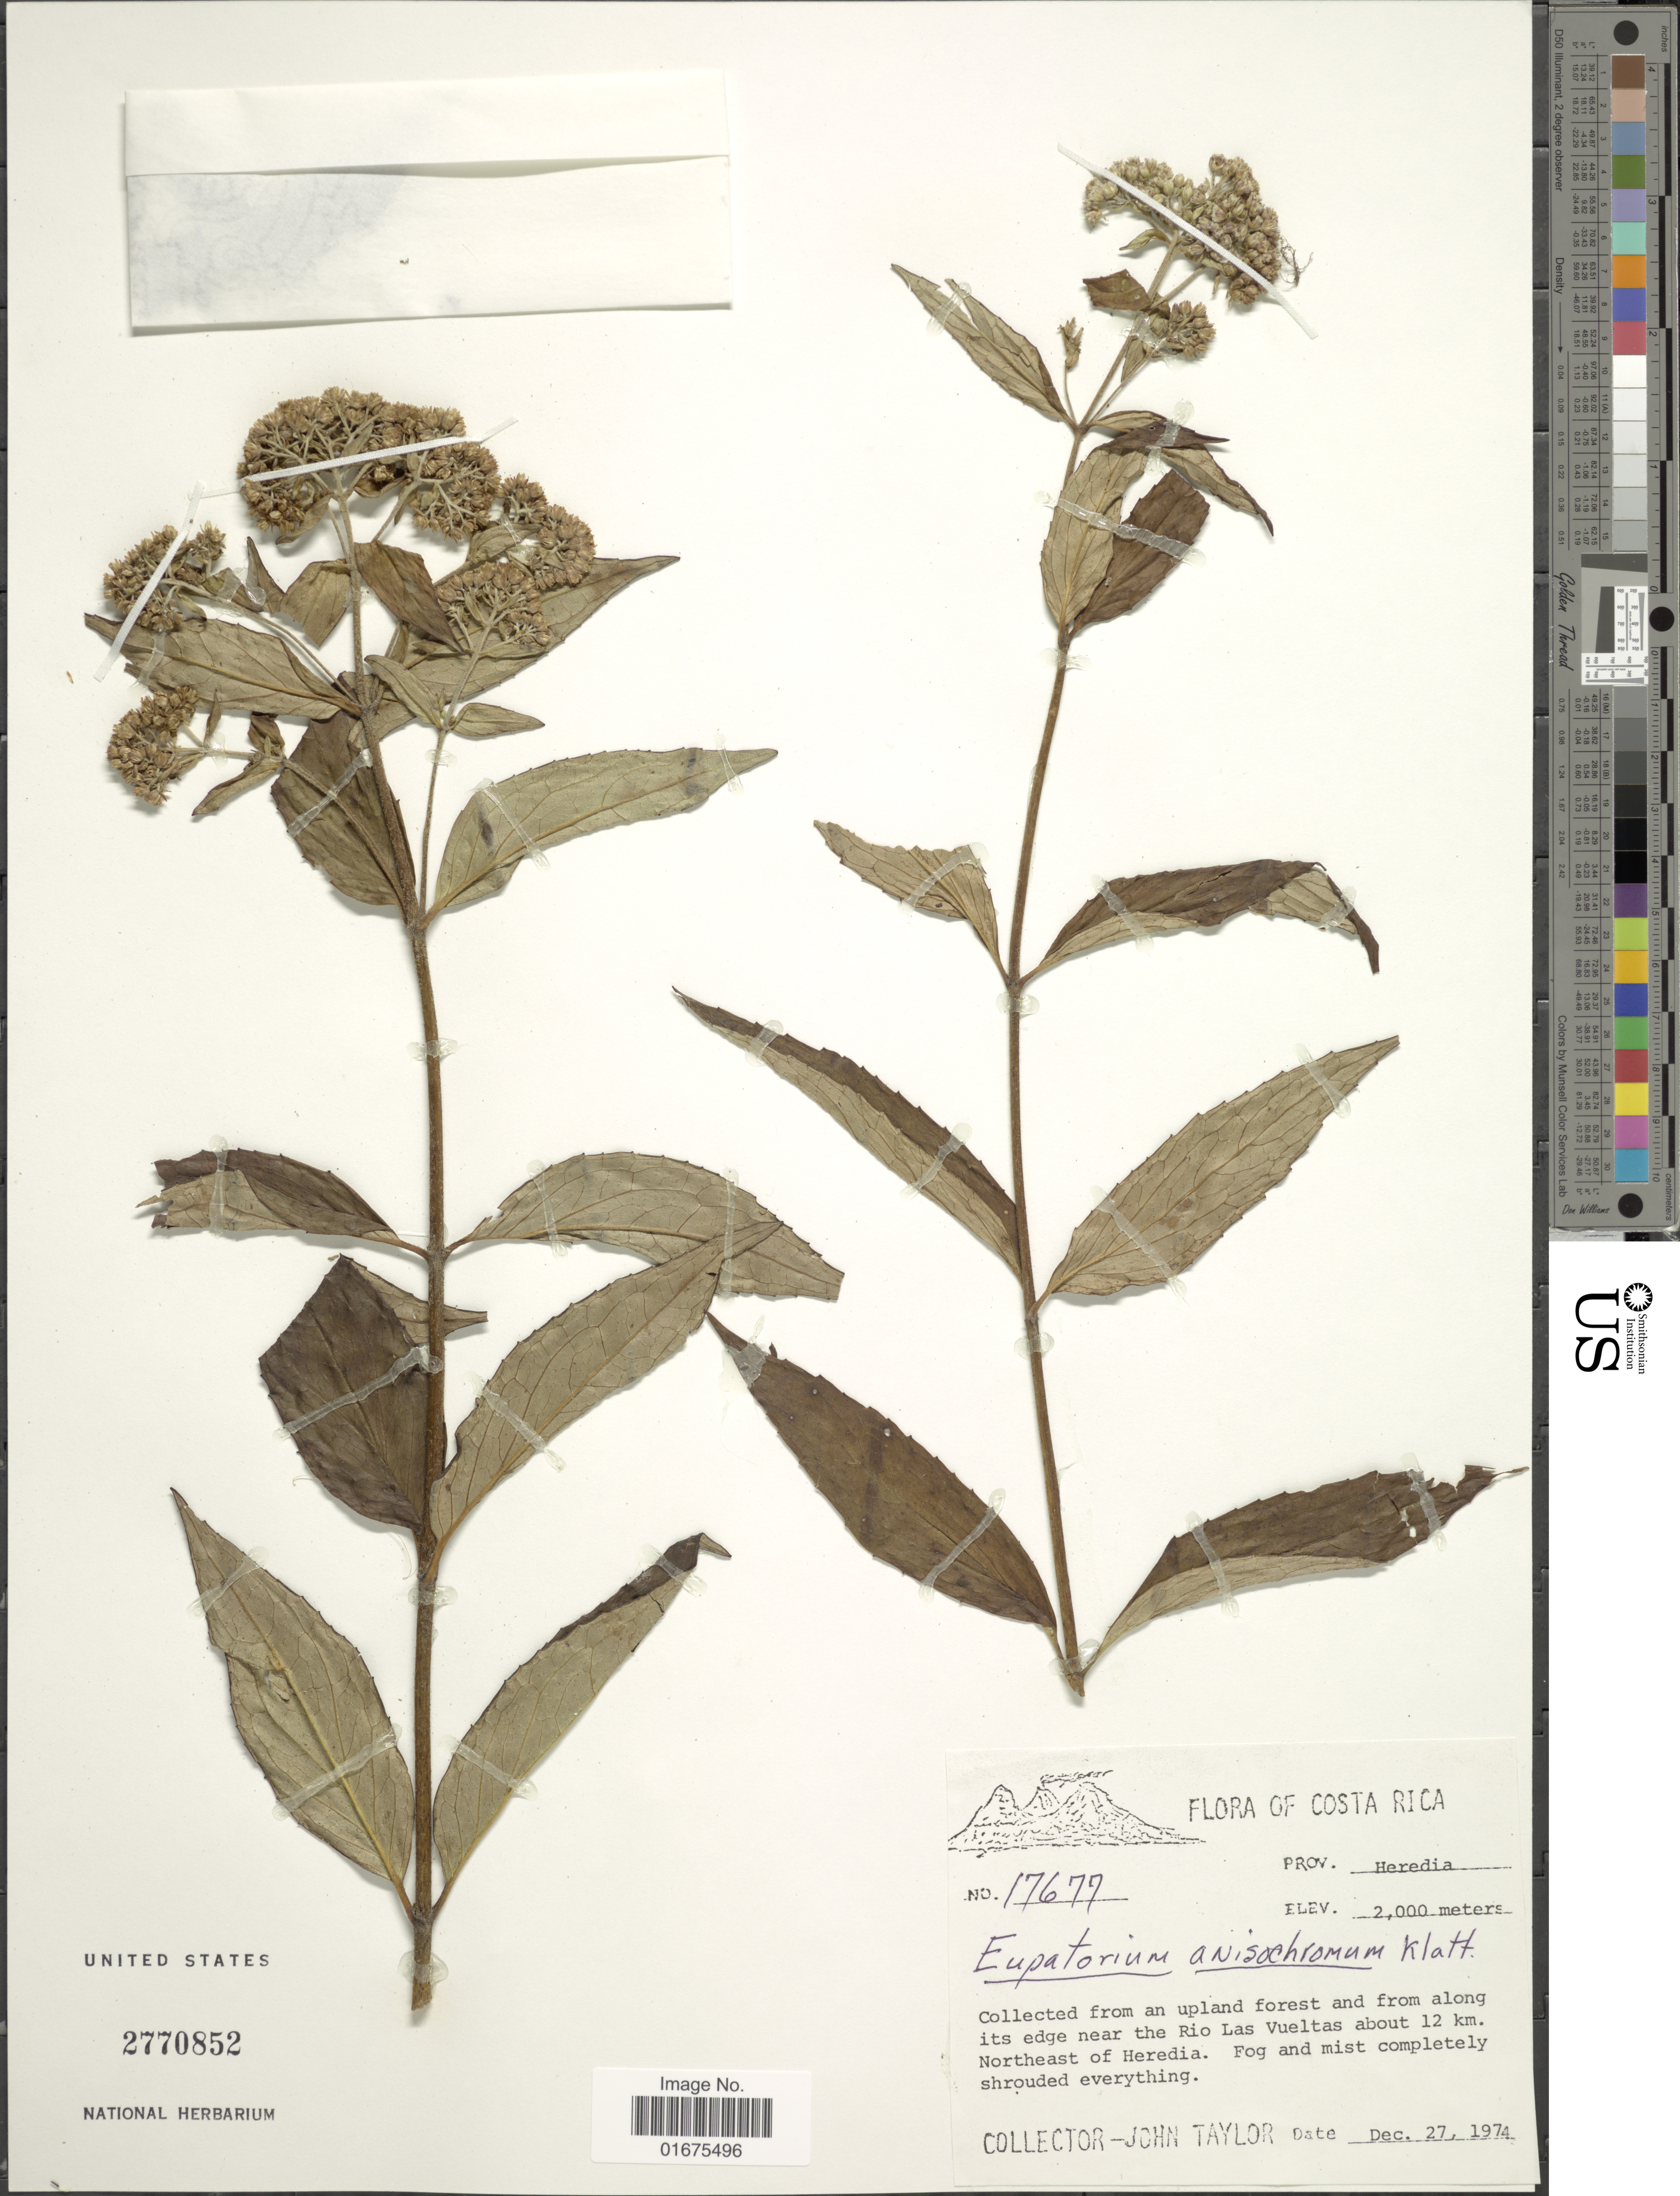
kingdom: Plantae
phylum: Tracheophyta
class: Magnoliopsida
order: Asterales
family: Asteraceae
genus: Ageratina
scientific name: Ageratina anisochroma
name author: (Klatt) R.M. King & H. Rob.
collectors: J. Taylor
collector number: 17677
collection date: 1974-12-27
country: Costa Rica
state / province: Heredia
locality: Collected from an upland forest and from along its edge near the Rio La Vueltas about 12 km. Northeast of Heredia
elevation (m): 2000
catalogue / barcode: US 2770852